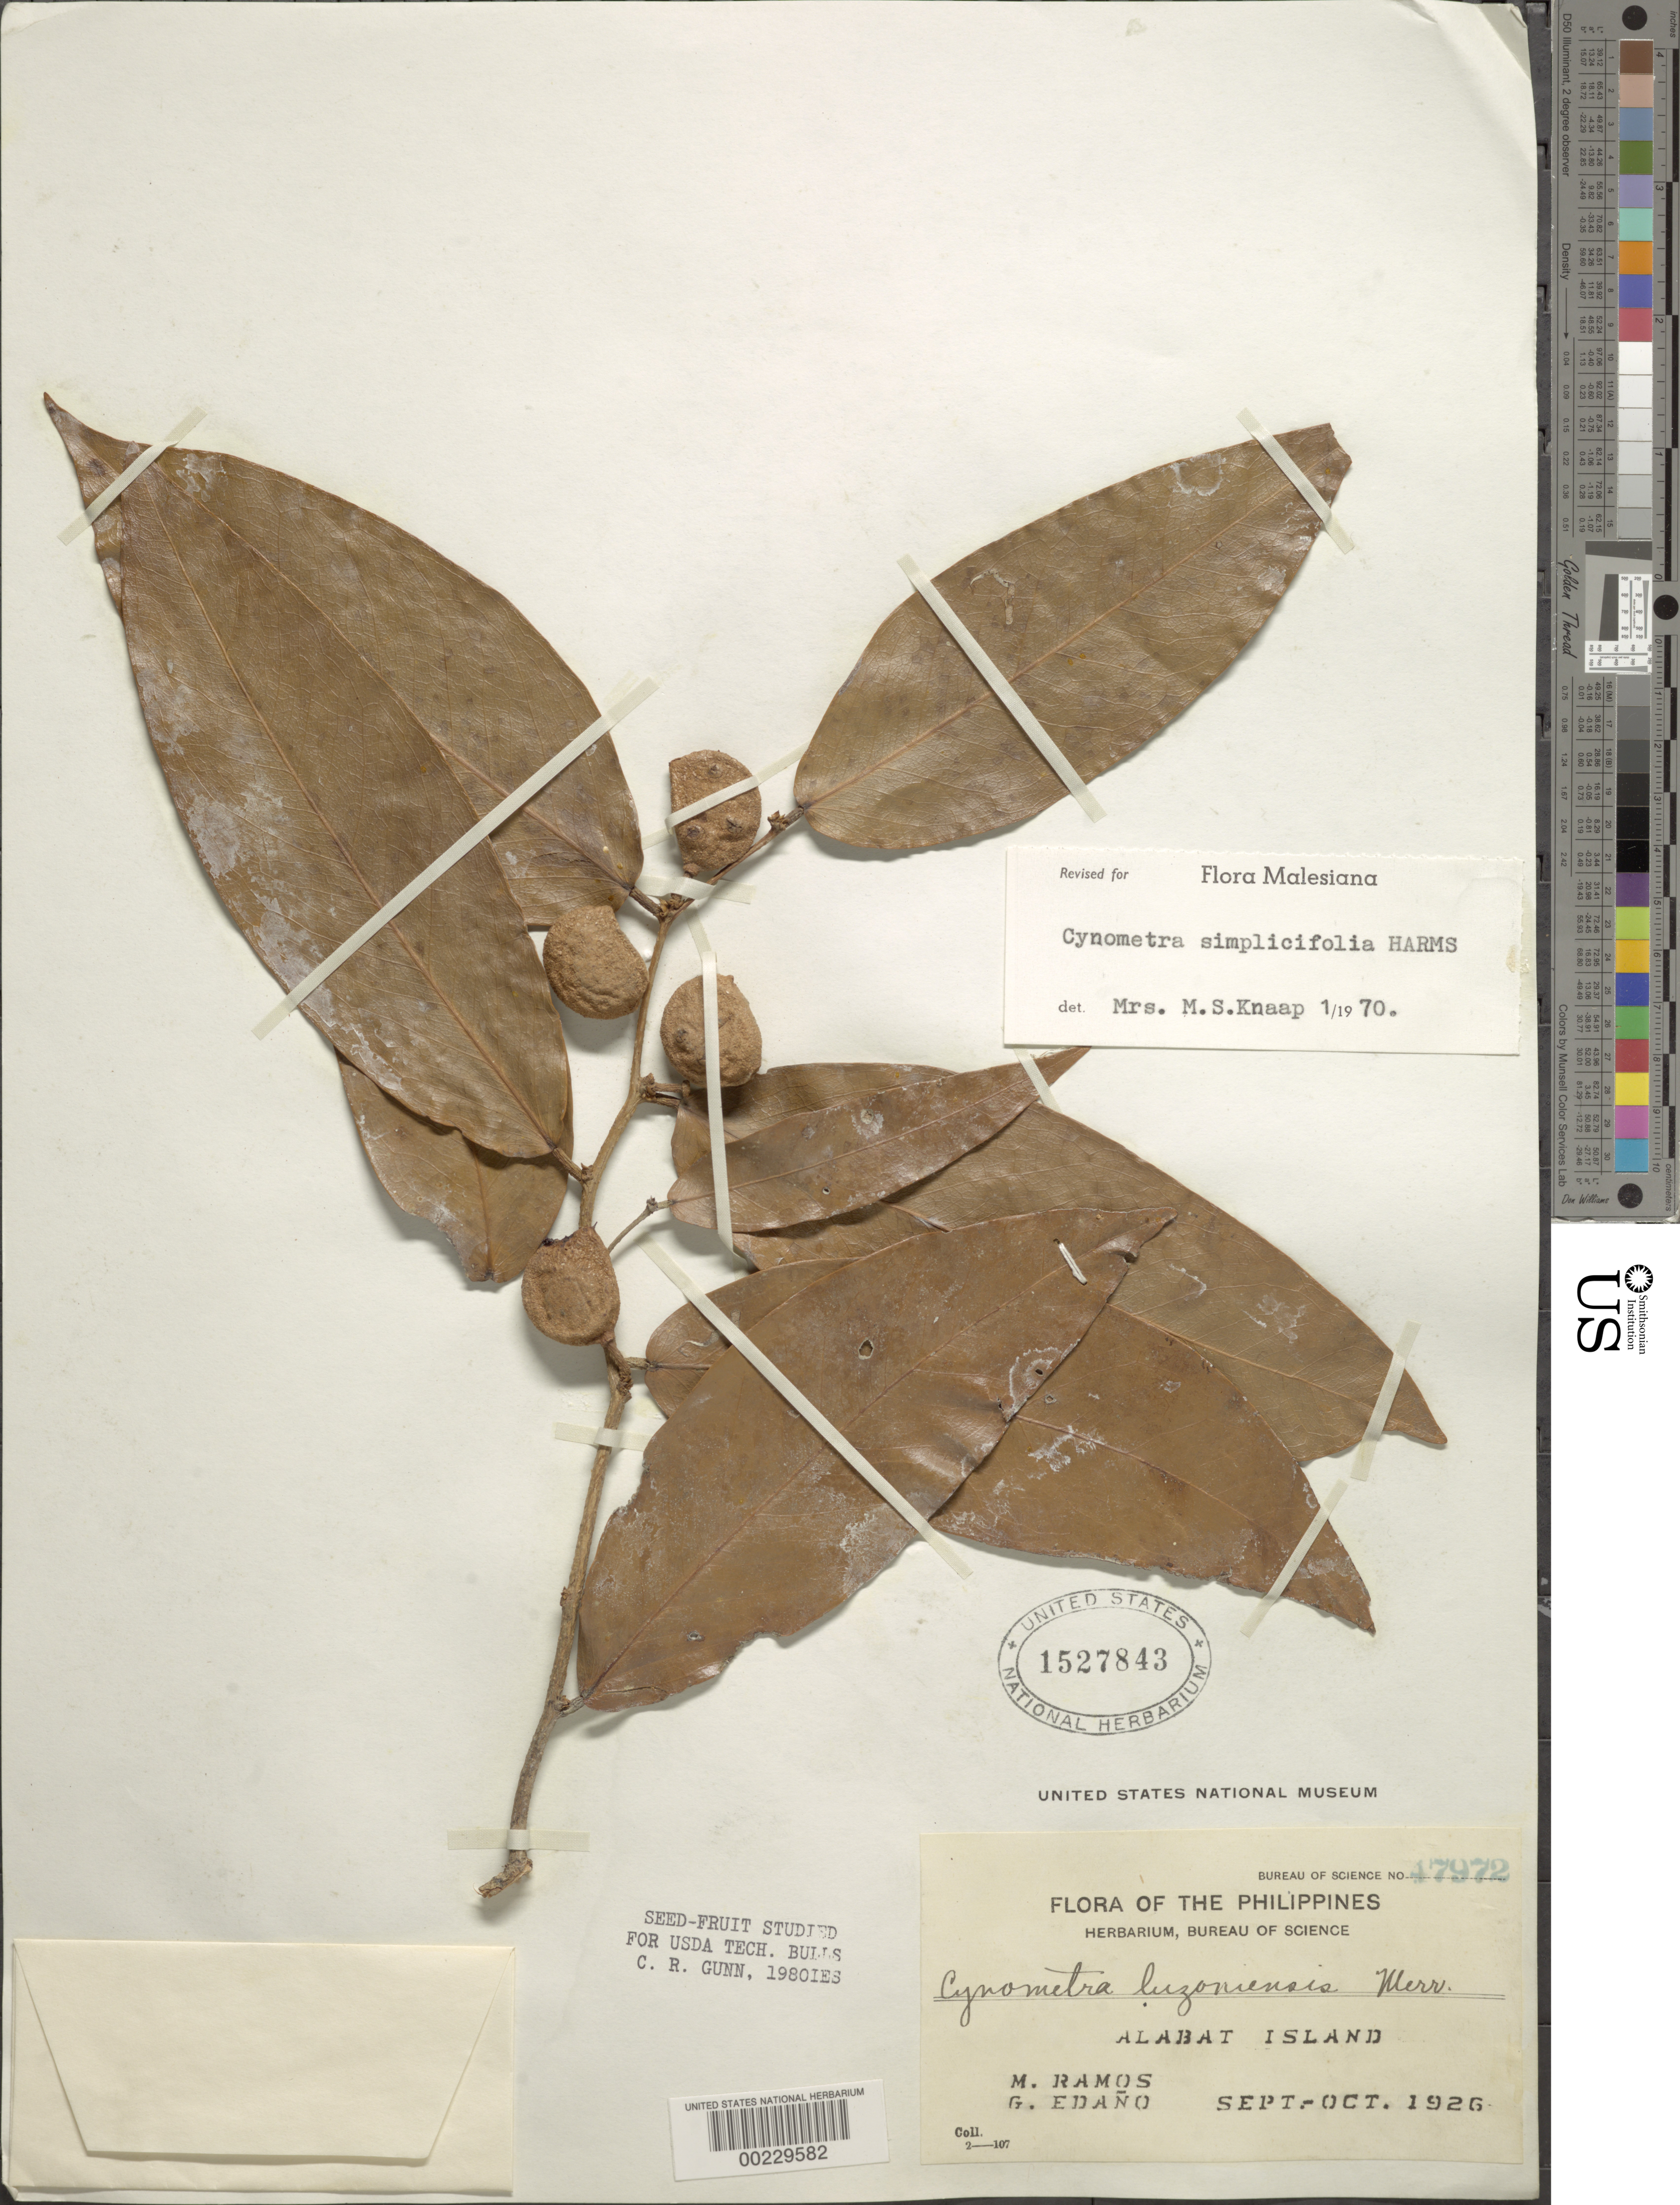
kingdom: Plantae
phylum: Tracheophyta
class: Magnoliopsida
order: Fabales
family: Fabaceae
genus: Cynometra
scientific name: Cynometra simplicifolia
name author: Harms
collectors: M. Ramos & G. E. Edaño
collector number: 47972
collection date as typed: Sep 1926 to -- Oct 1926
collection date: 1926-09/1926-10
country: Philippines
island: Luzon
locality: Alabat i.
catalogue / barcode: US 1527843